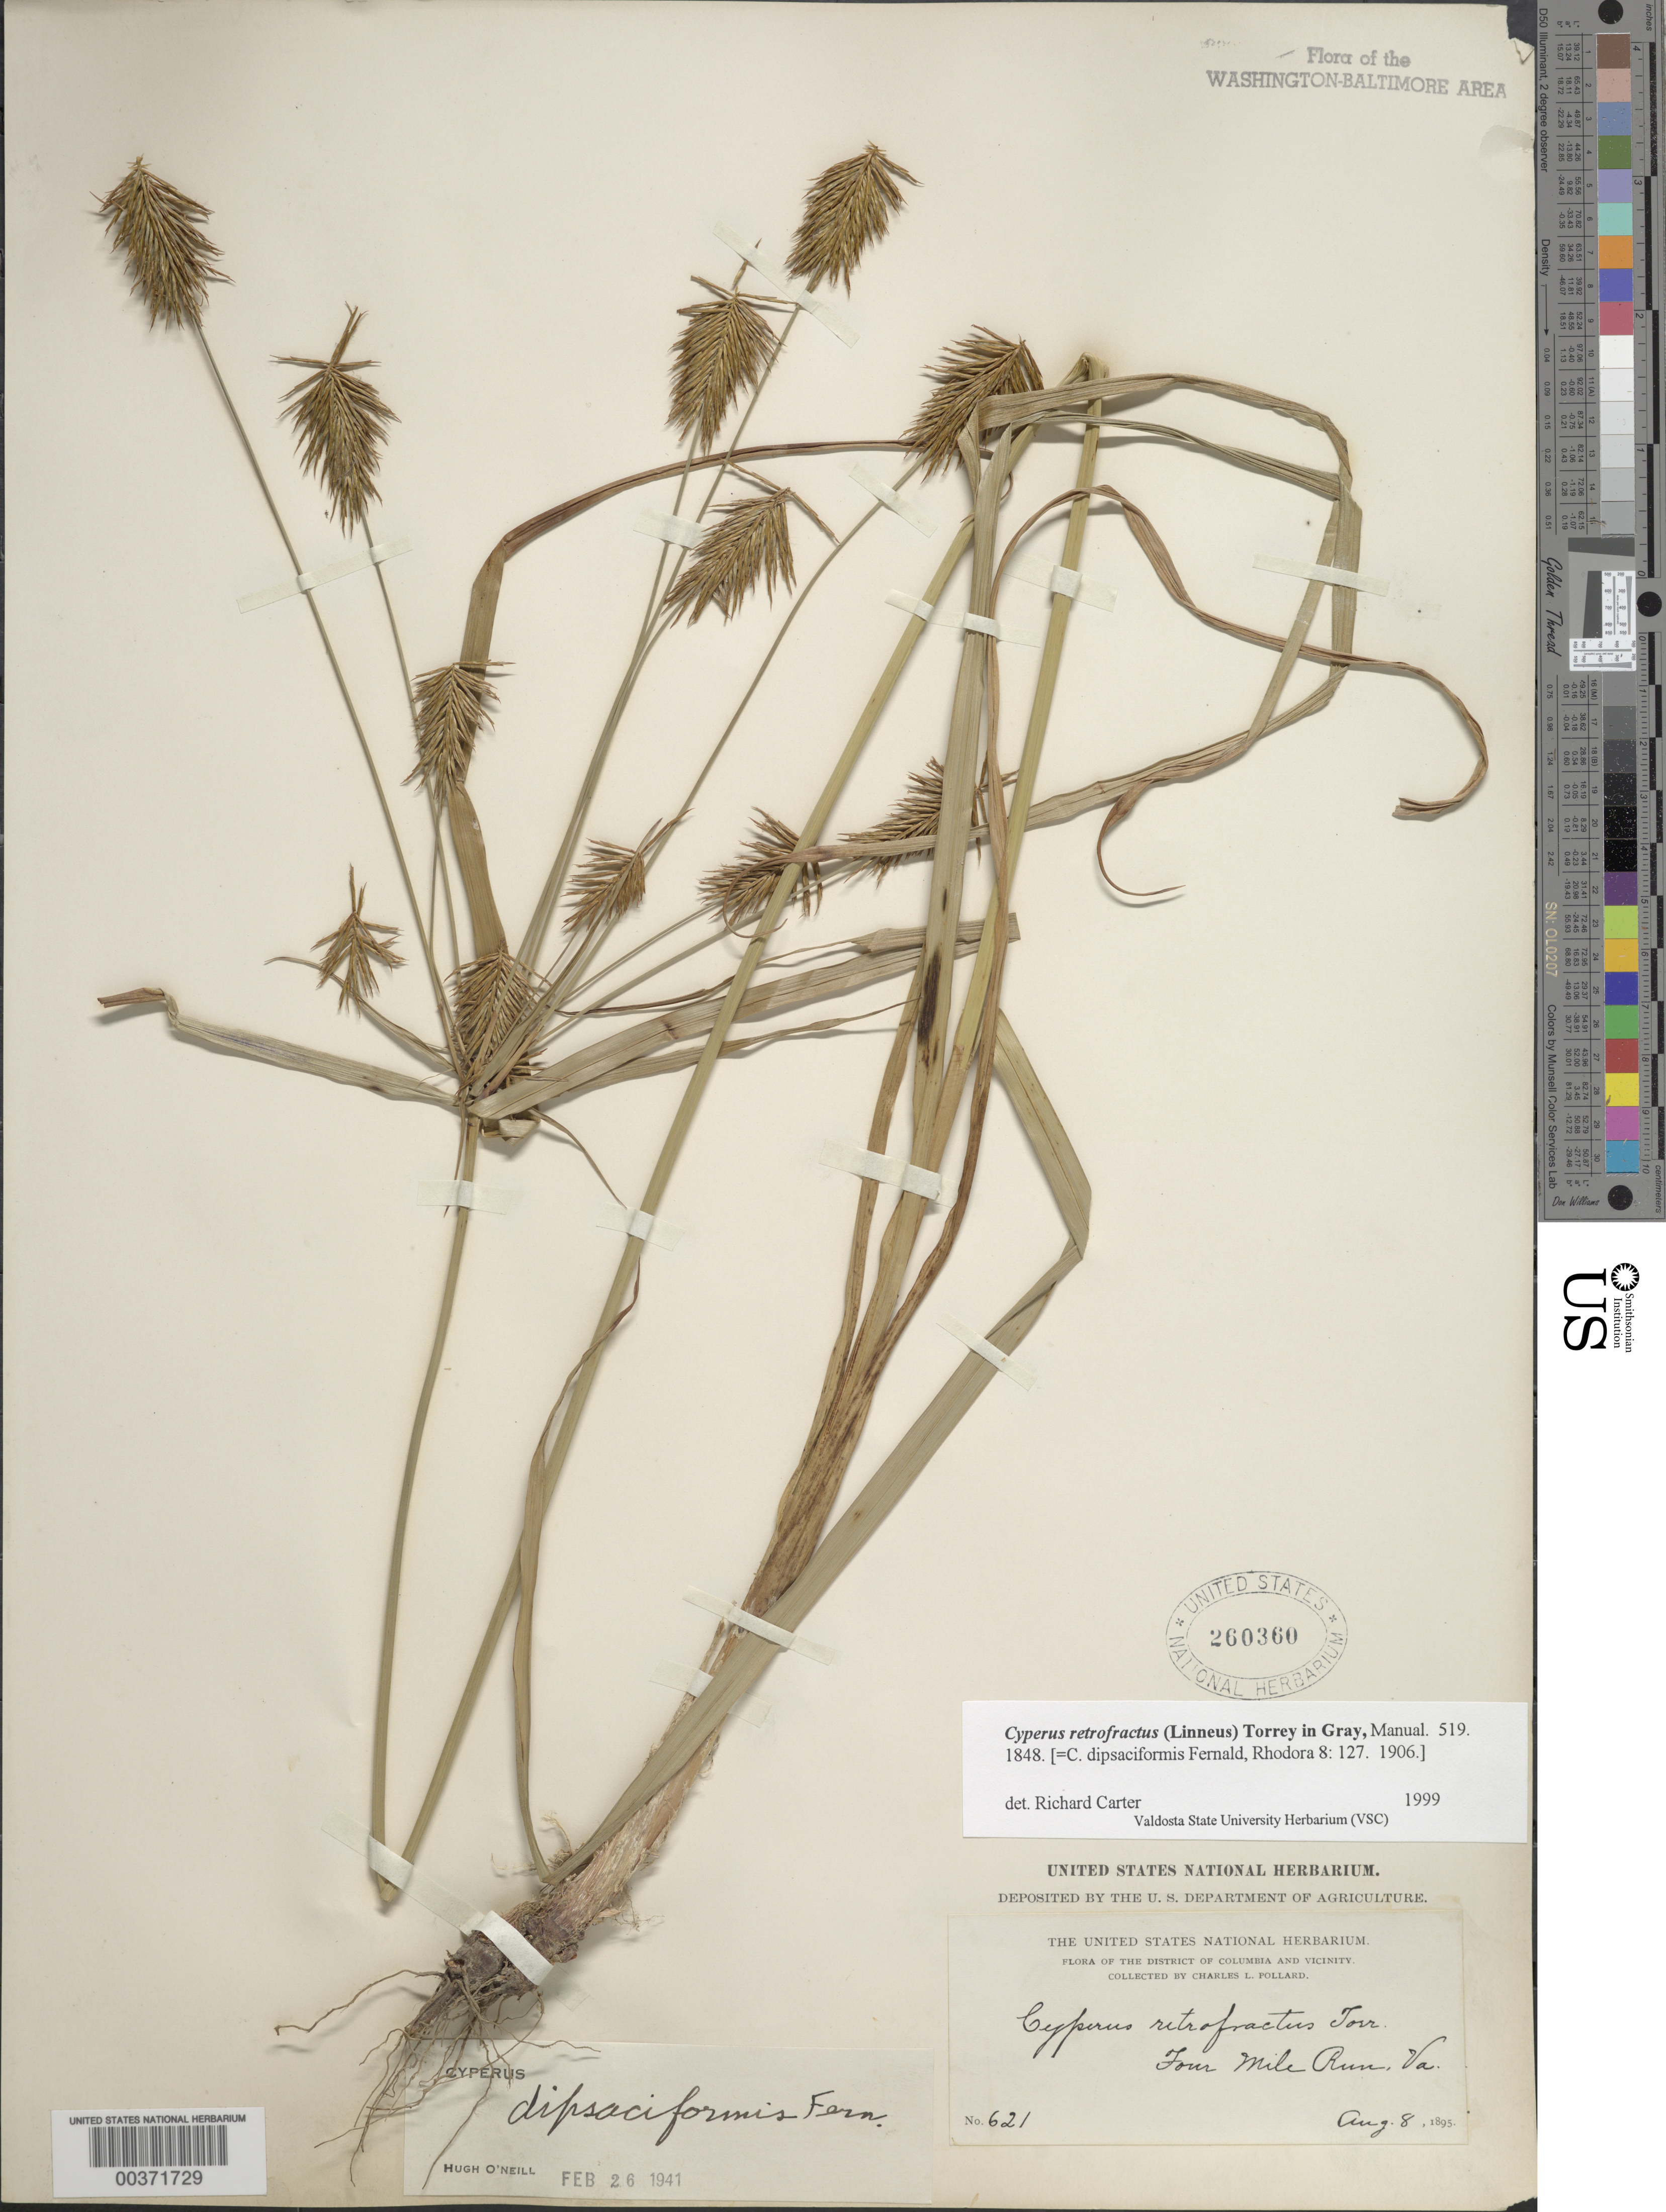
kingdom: Plantae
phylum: Tracheophyta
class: Liliopsida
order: Poales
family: Cyperaceae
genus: Cyperus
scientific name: Cyperus retrofractus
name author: (L.) Torr.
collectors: C. L. Pollard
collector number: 621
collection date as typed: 08 Aug 1895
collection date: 1895-08-08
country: United States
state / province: Virginia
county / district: Arlington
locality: Four Mile Run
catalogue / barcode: US 260360